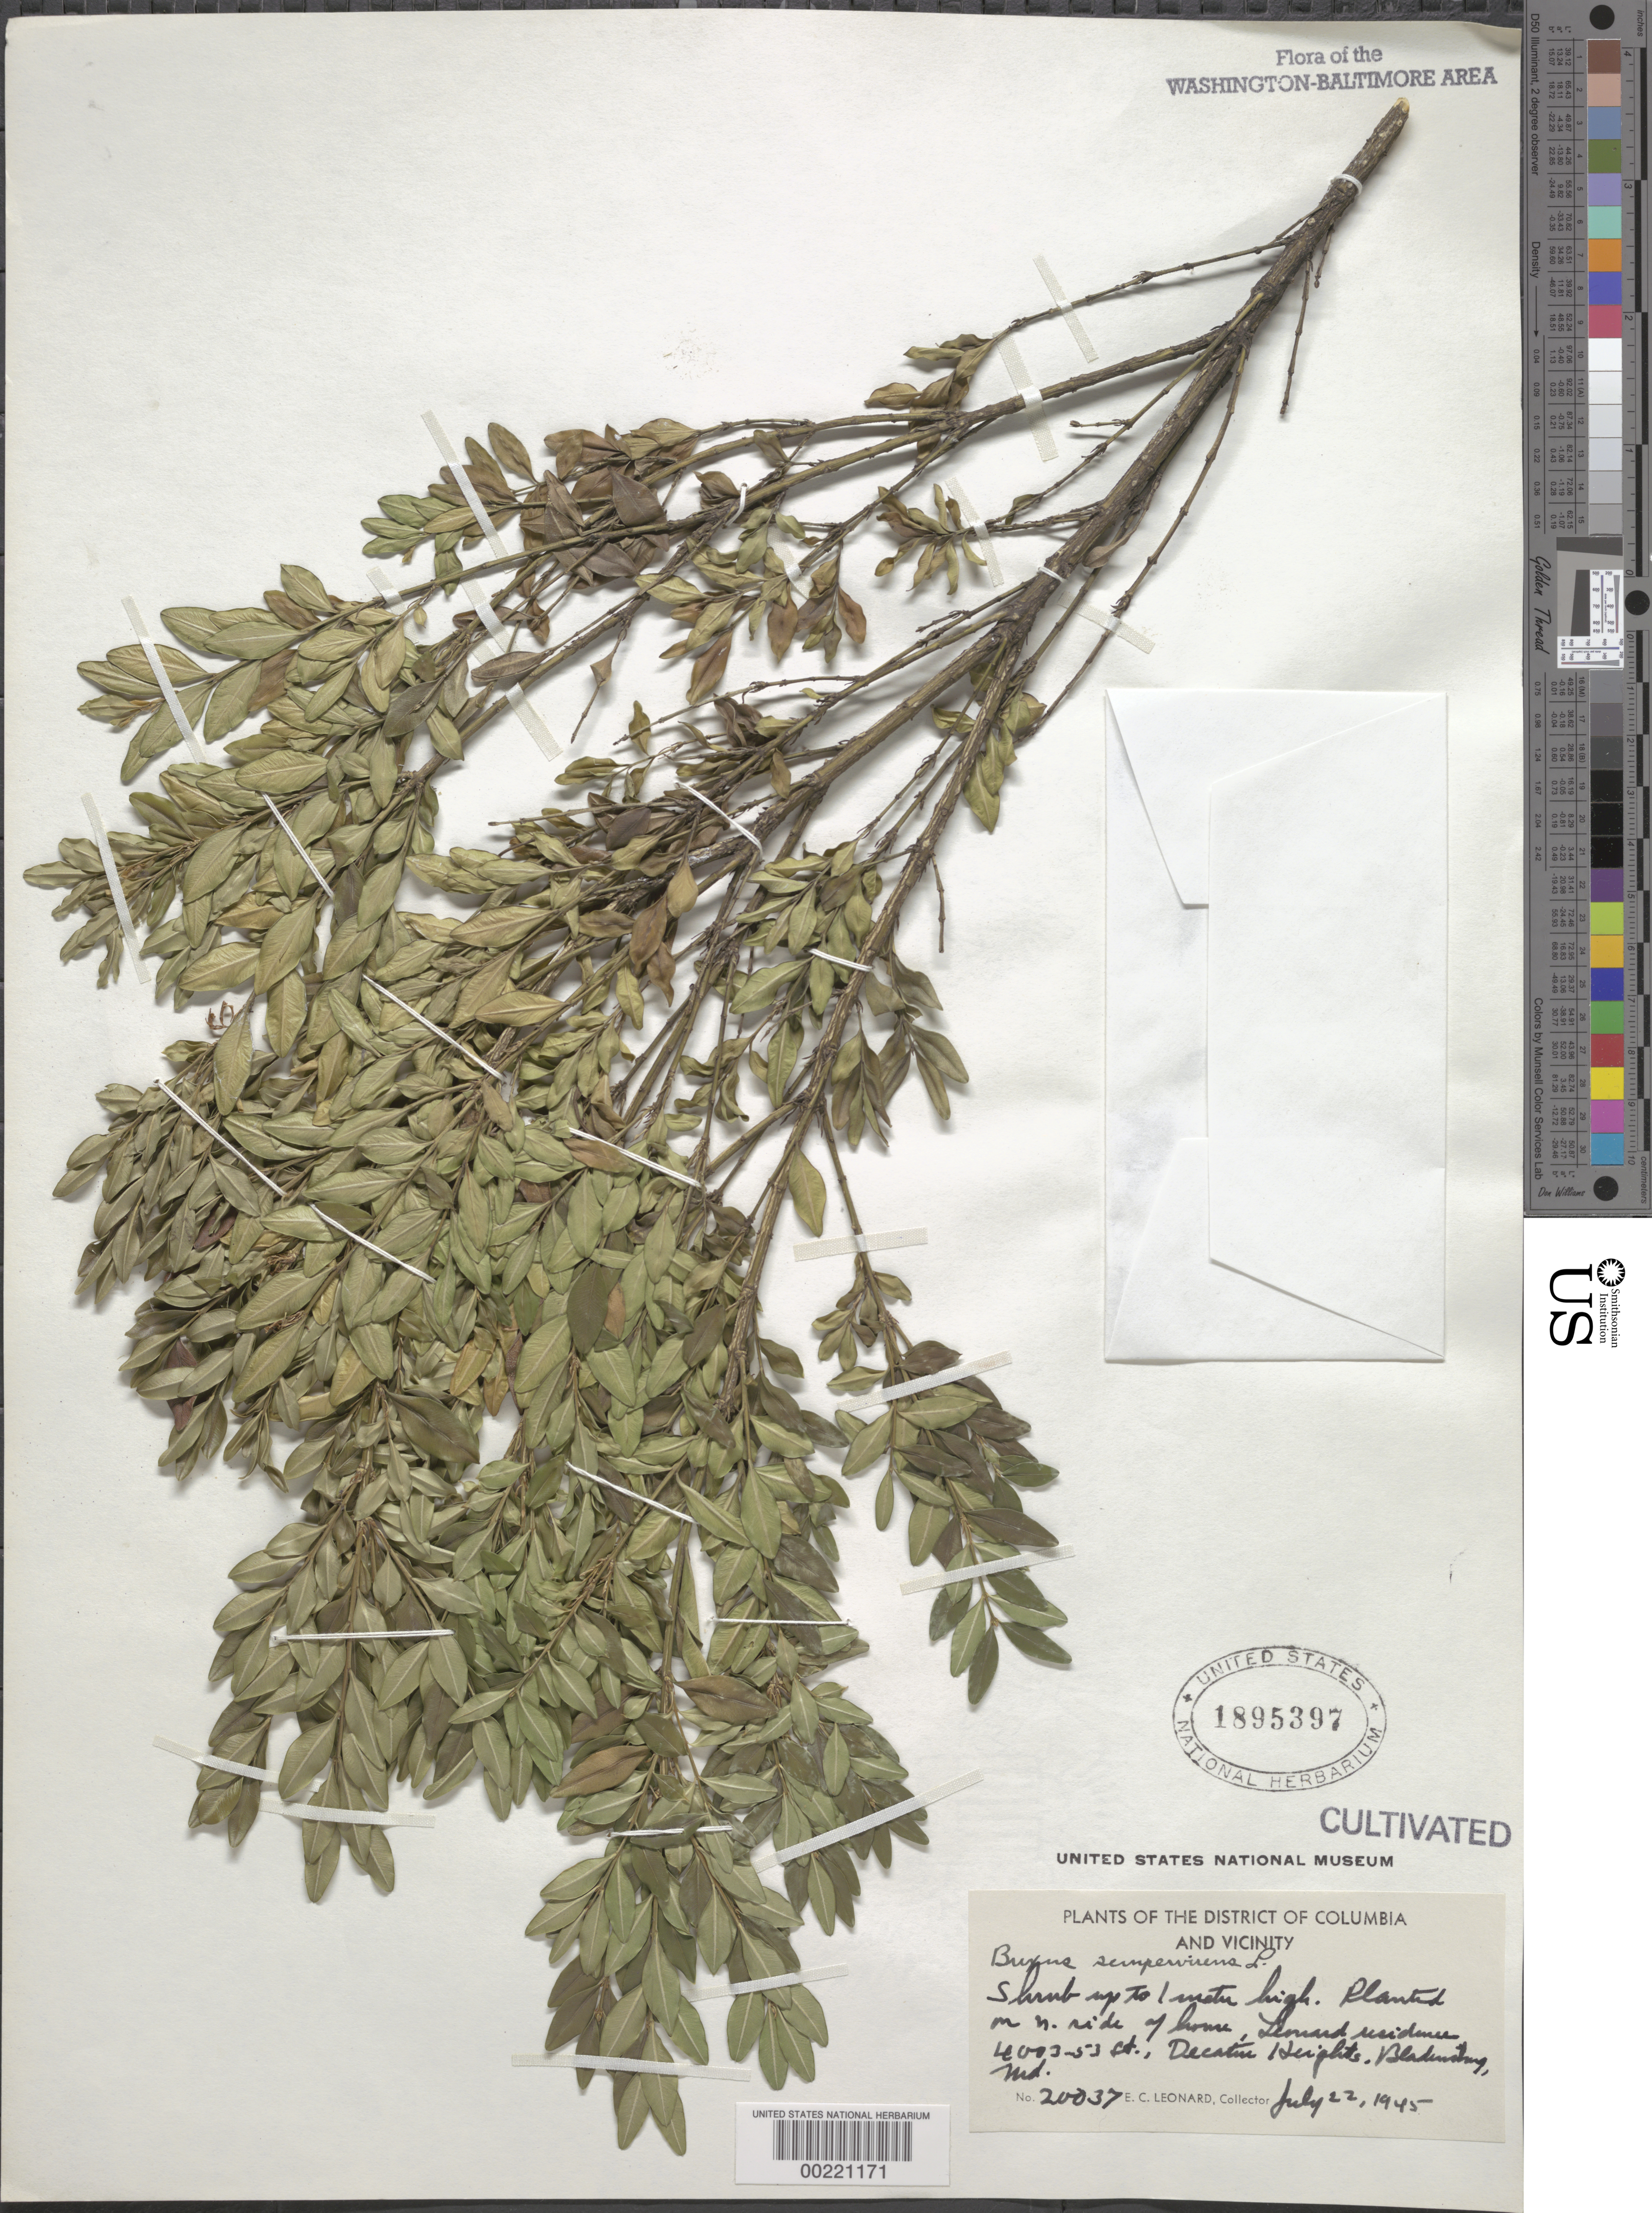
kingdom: Plantae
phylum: Tracheophyta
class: Magnoliopsida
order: Buxales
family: Buxaceae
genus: Buxus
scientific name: Buxus sempervirens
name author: L.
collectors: E. C. Leonard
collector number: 20037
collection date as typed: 22 Jul 1945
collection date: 1945-07-22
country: United States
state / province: Maryland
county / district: Prince George's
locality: Bladensburg, 4003 53 St, N side of Leonard's house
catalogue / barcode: US 1895397